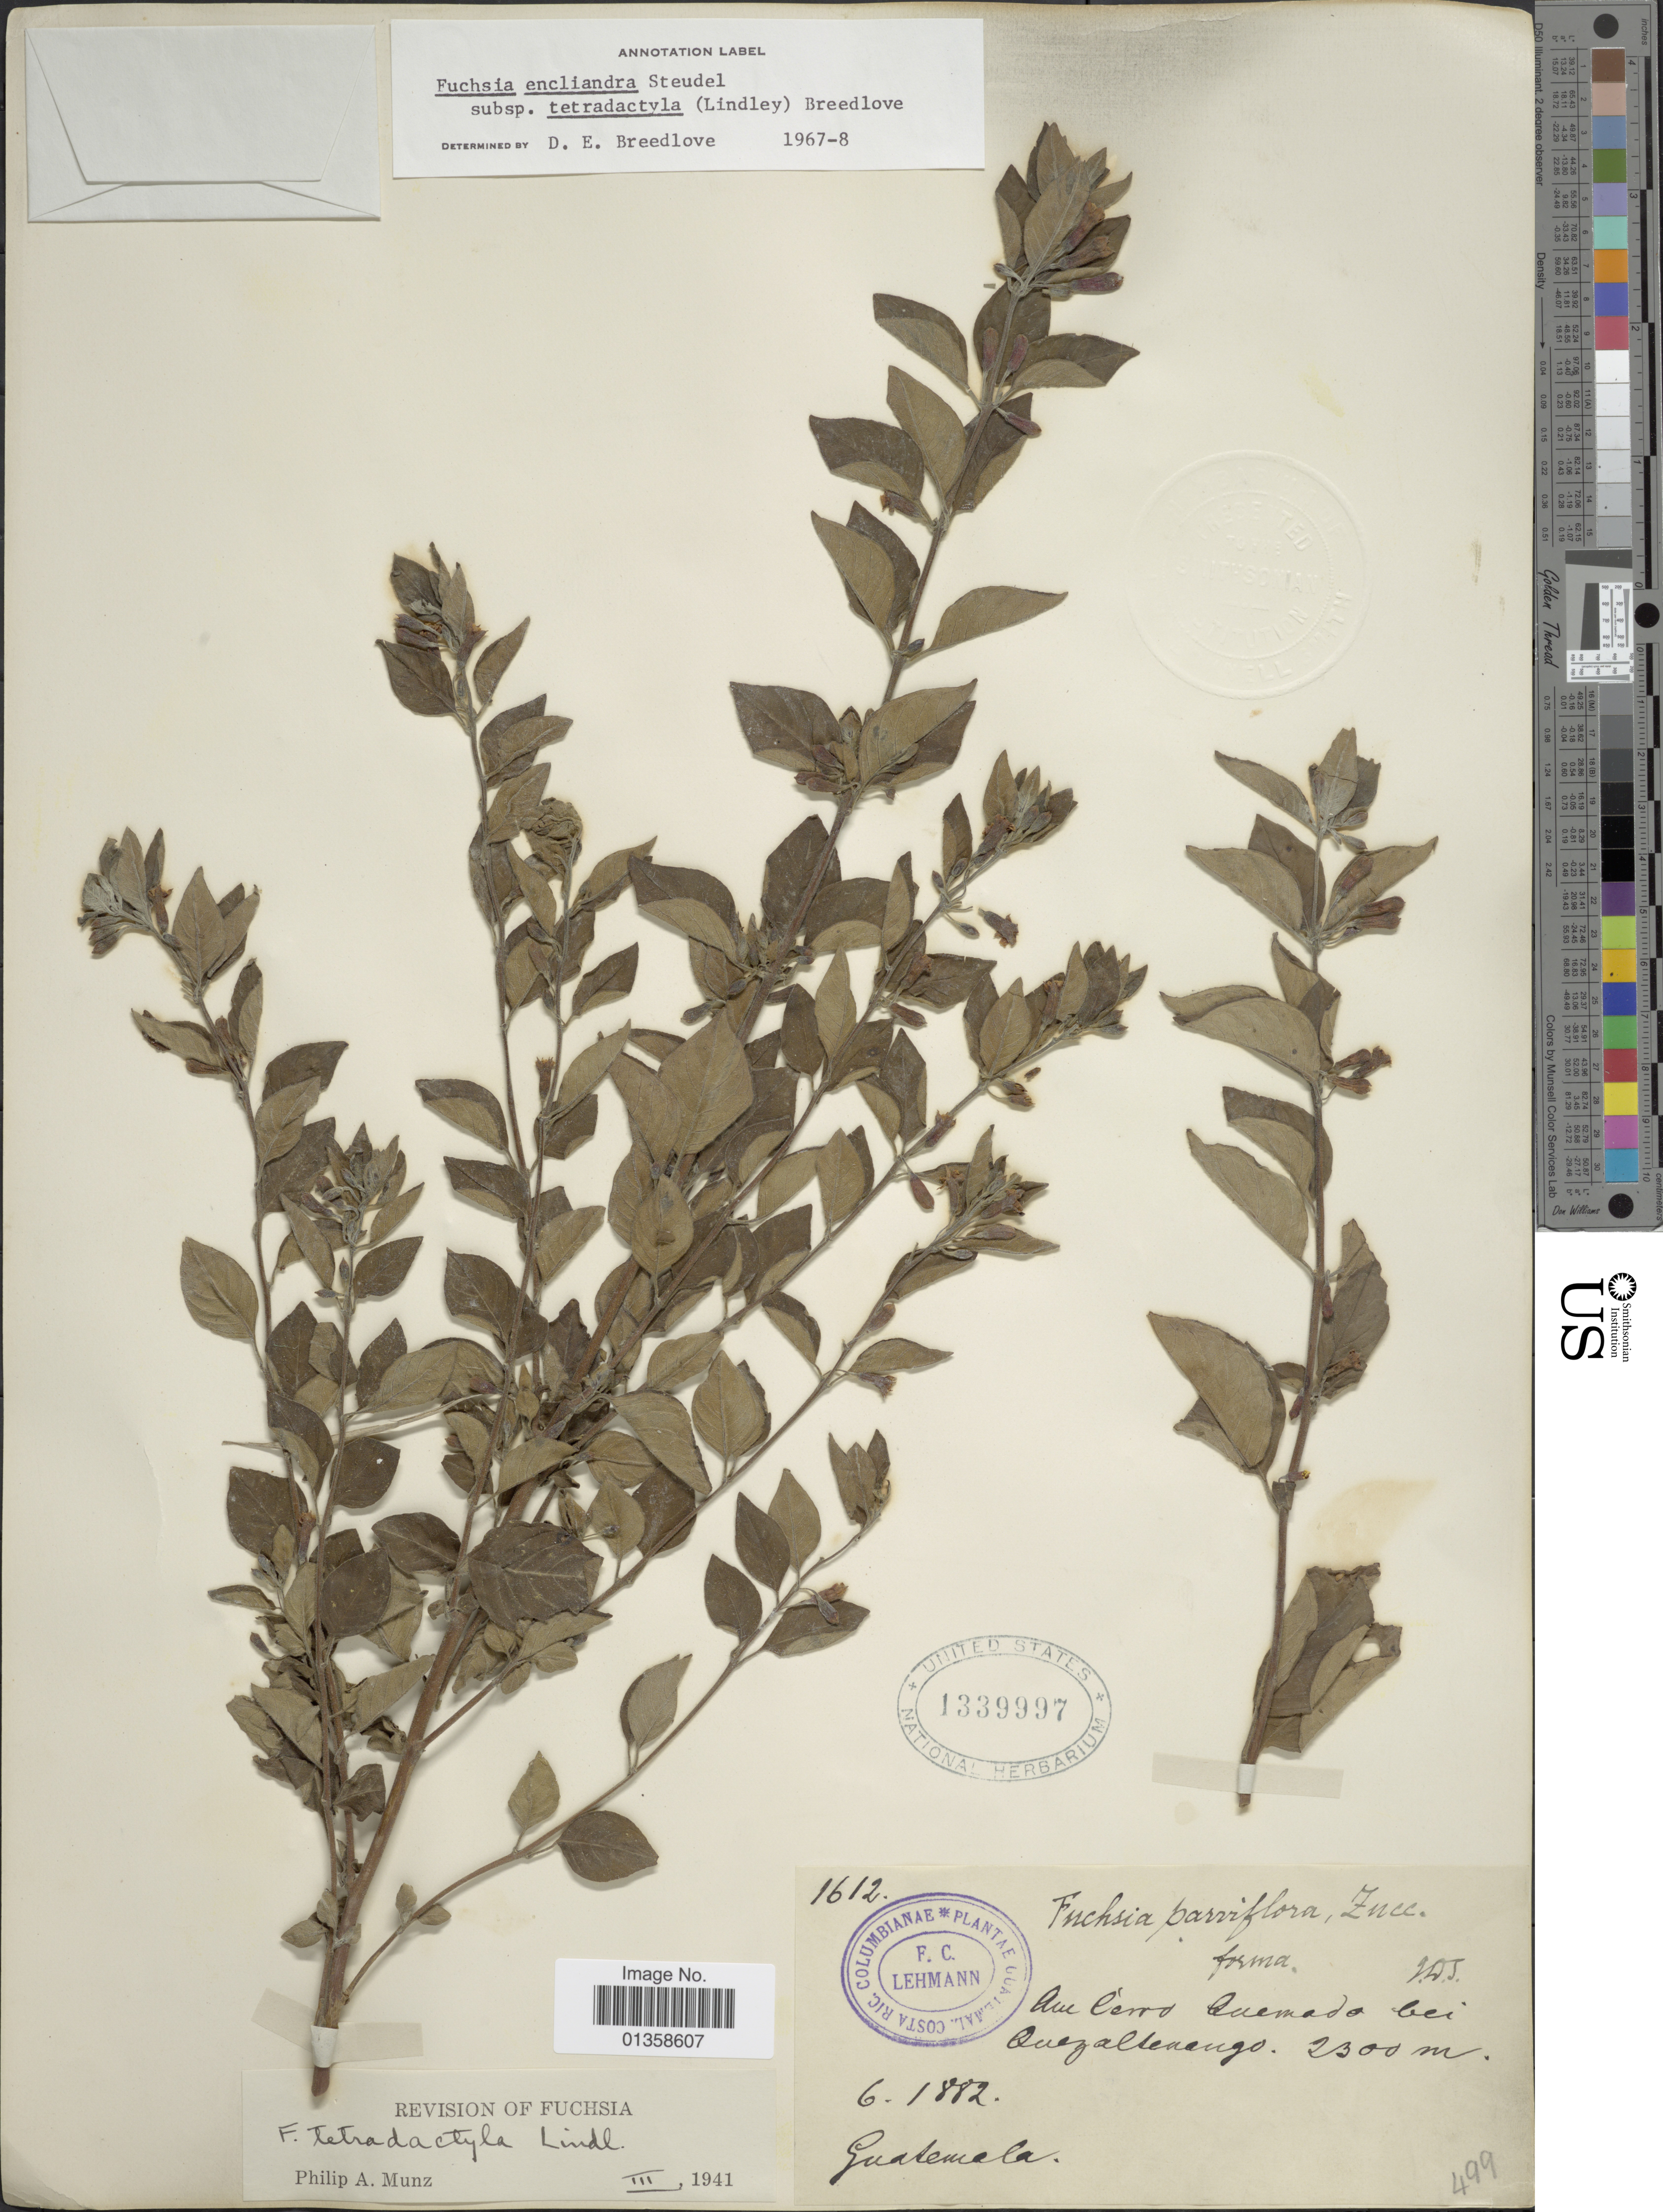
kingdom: Plantae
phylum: Tracheophyta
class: Magnoliopsida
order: Myrtales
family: Onagraceae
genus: Fuchsia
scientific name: Fuchsia encliandra subsp. tetradactyla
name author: (Lindl.) Breedlove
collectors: F. C. Lehmann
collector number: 1612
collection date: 1882-06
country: Guatemala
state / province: Quetzaltenango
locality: Am Cerro Quemado bei Quezaltenango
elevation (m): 2300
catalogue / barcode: US 1339997